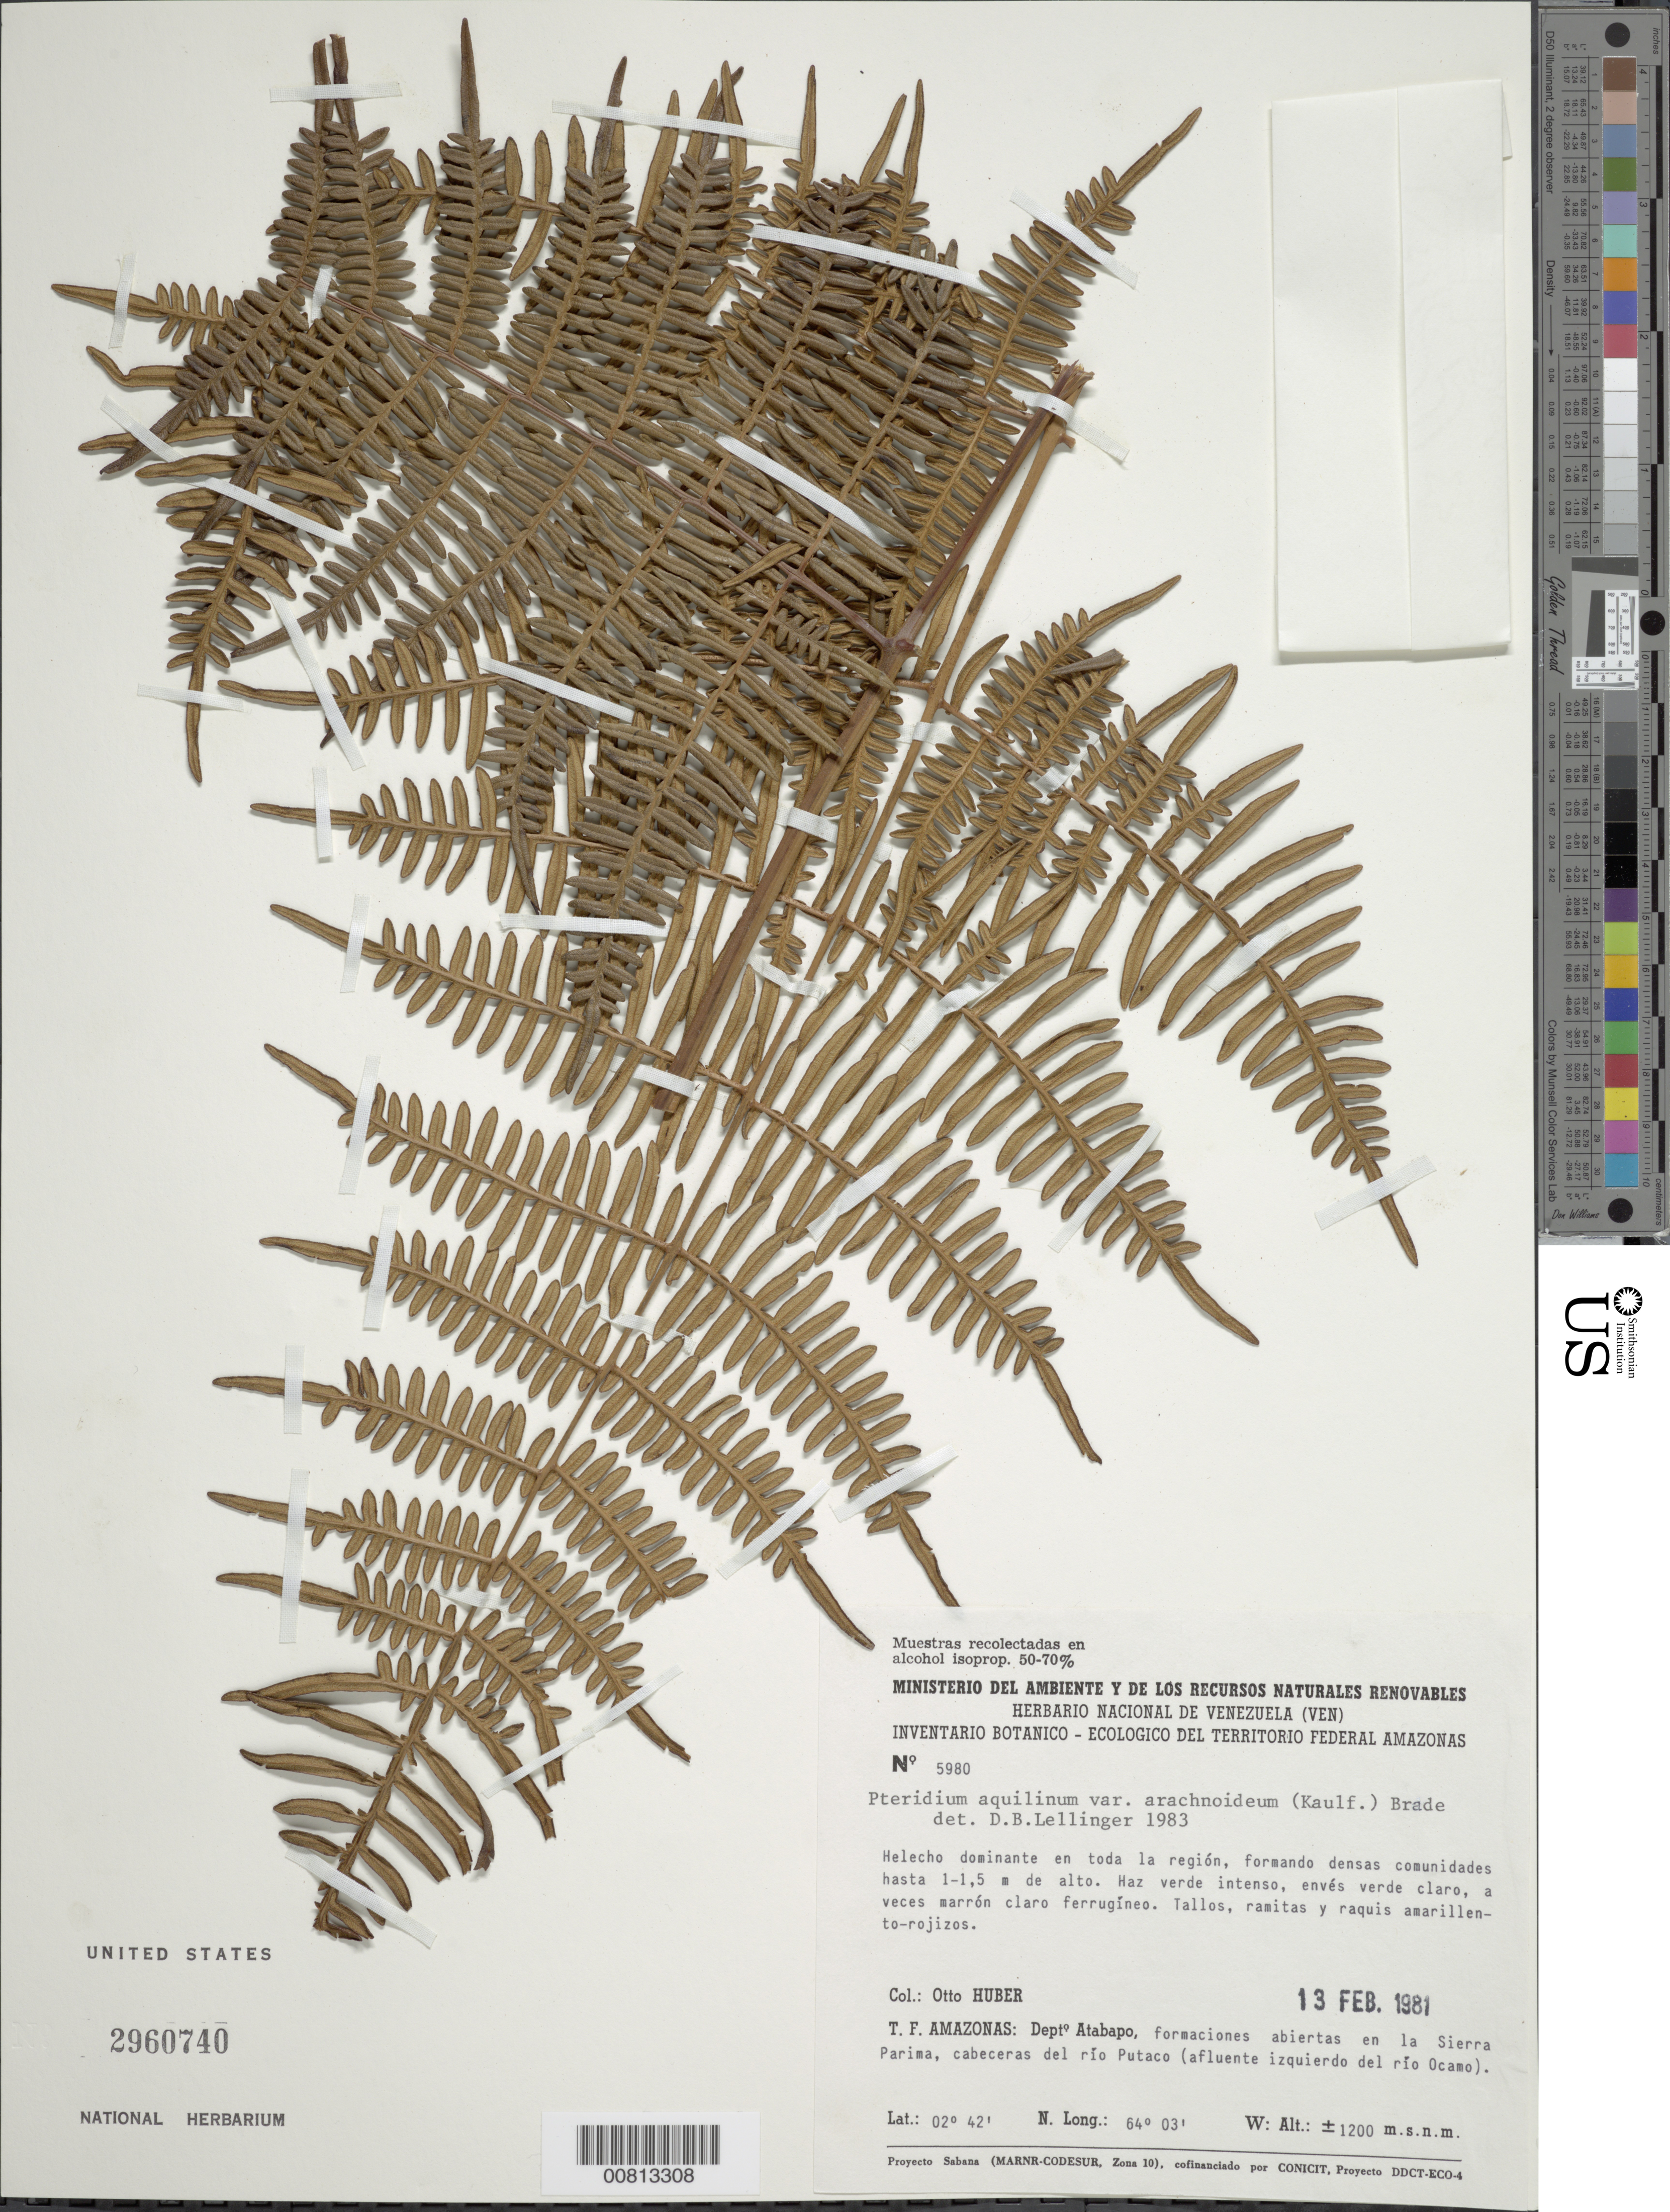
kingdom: Plantae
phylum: Tracheophyta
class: Polypodiopsida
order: Polypodiales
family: Dennstaedtiaceae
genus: Pteridium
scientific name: Pteridium aquilinum var. arachnoideum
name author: (Kaulf.) Herter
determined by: Lellinger, David B., (BOT), Smithsonian Institution - National Museum of Natural History (UNITED STATES)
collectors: O. Huber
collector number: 5980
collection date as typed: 13-Feb-81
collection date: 1981-02-13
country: Venezuela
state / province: Amazonas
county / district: Atabapo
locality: Sierra Parima, cabeceras del Río Putaco (afluente izquierdo del Río Ocamo)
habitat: Formaciones abiertas en la sierra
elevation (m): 1200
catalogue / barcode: US 2960740